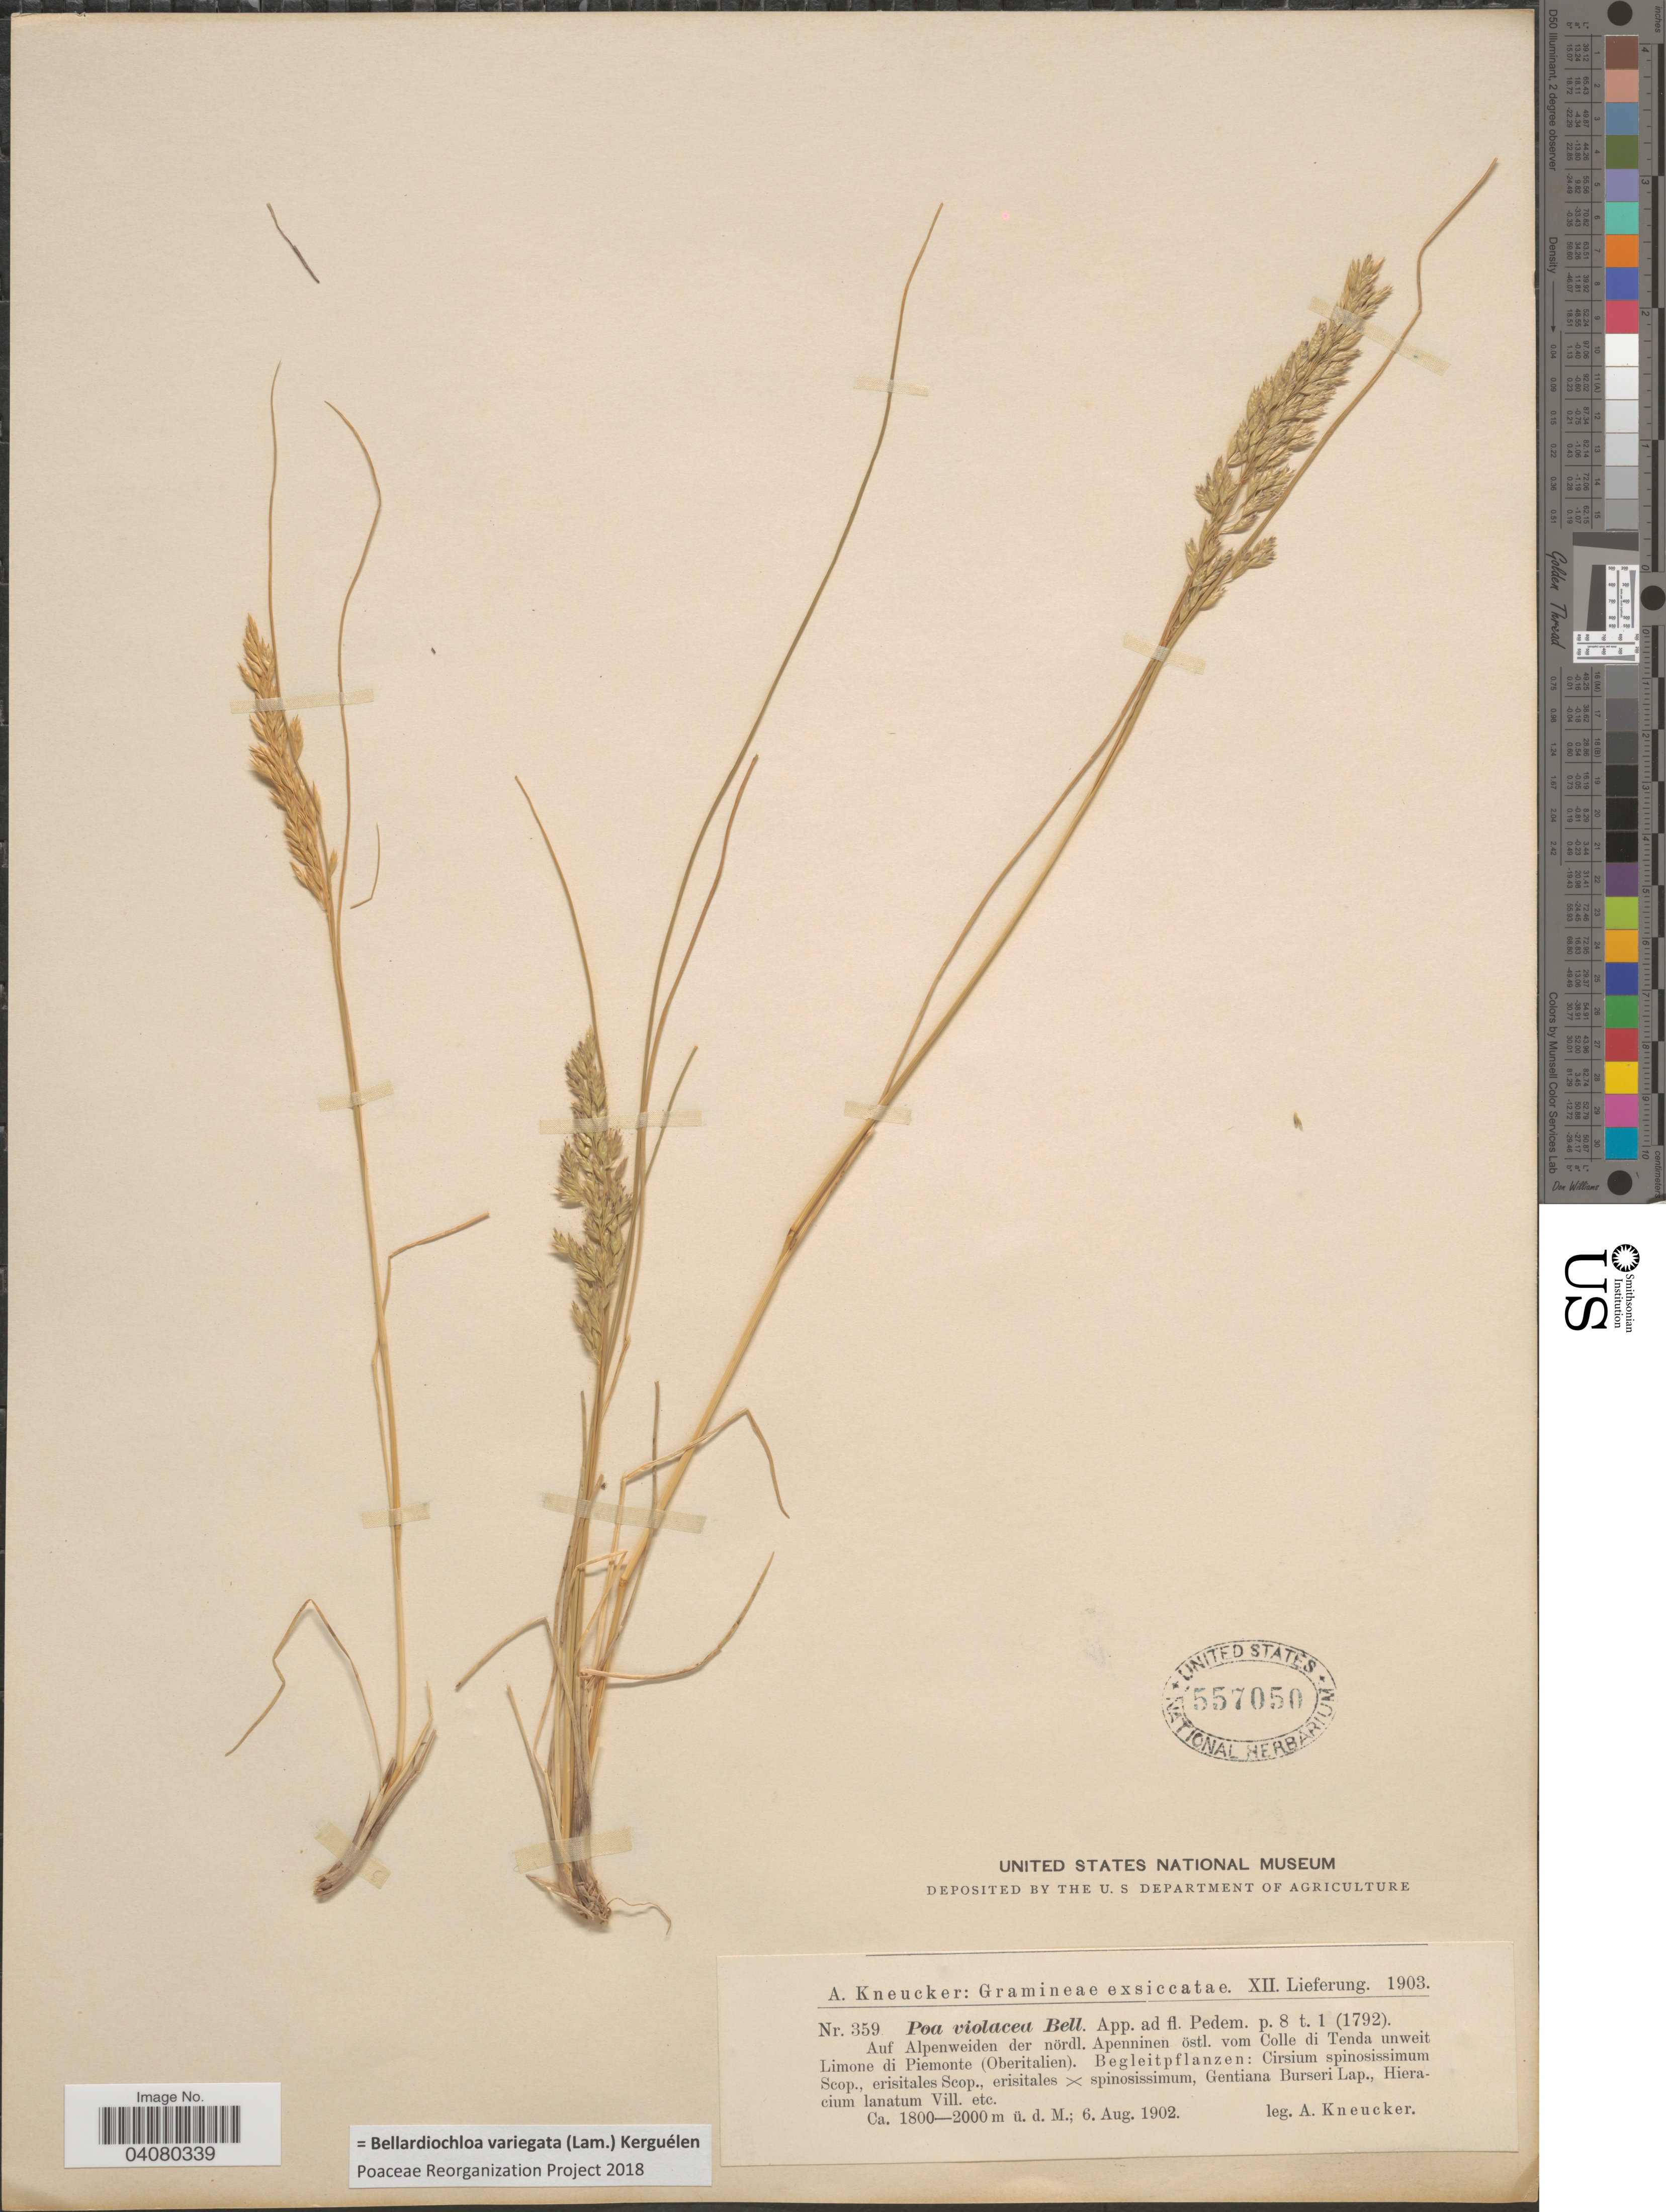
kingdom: Plantae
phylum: Tracheophyta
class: Liliopsida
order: Poales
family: Poaceae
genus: Bellardiochloa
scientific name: Bellardiochloa variegata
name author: (Lam.) Kerguélen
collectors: A. Kneucker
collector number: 359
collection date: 1902-08-06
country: Italy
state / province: Piedmont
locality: Auf Alpenweiden der nördl. Apenninen östl. vom Colle di Tenda unweit Limone di Piemonte (Oberitalien).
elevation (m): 1800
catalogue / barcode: US 557050